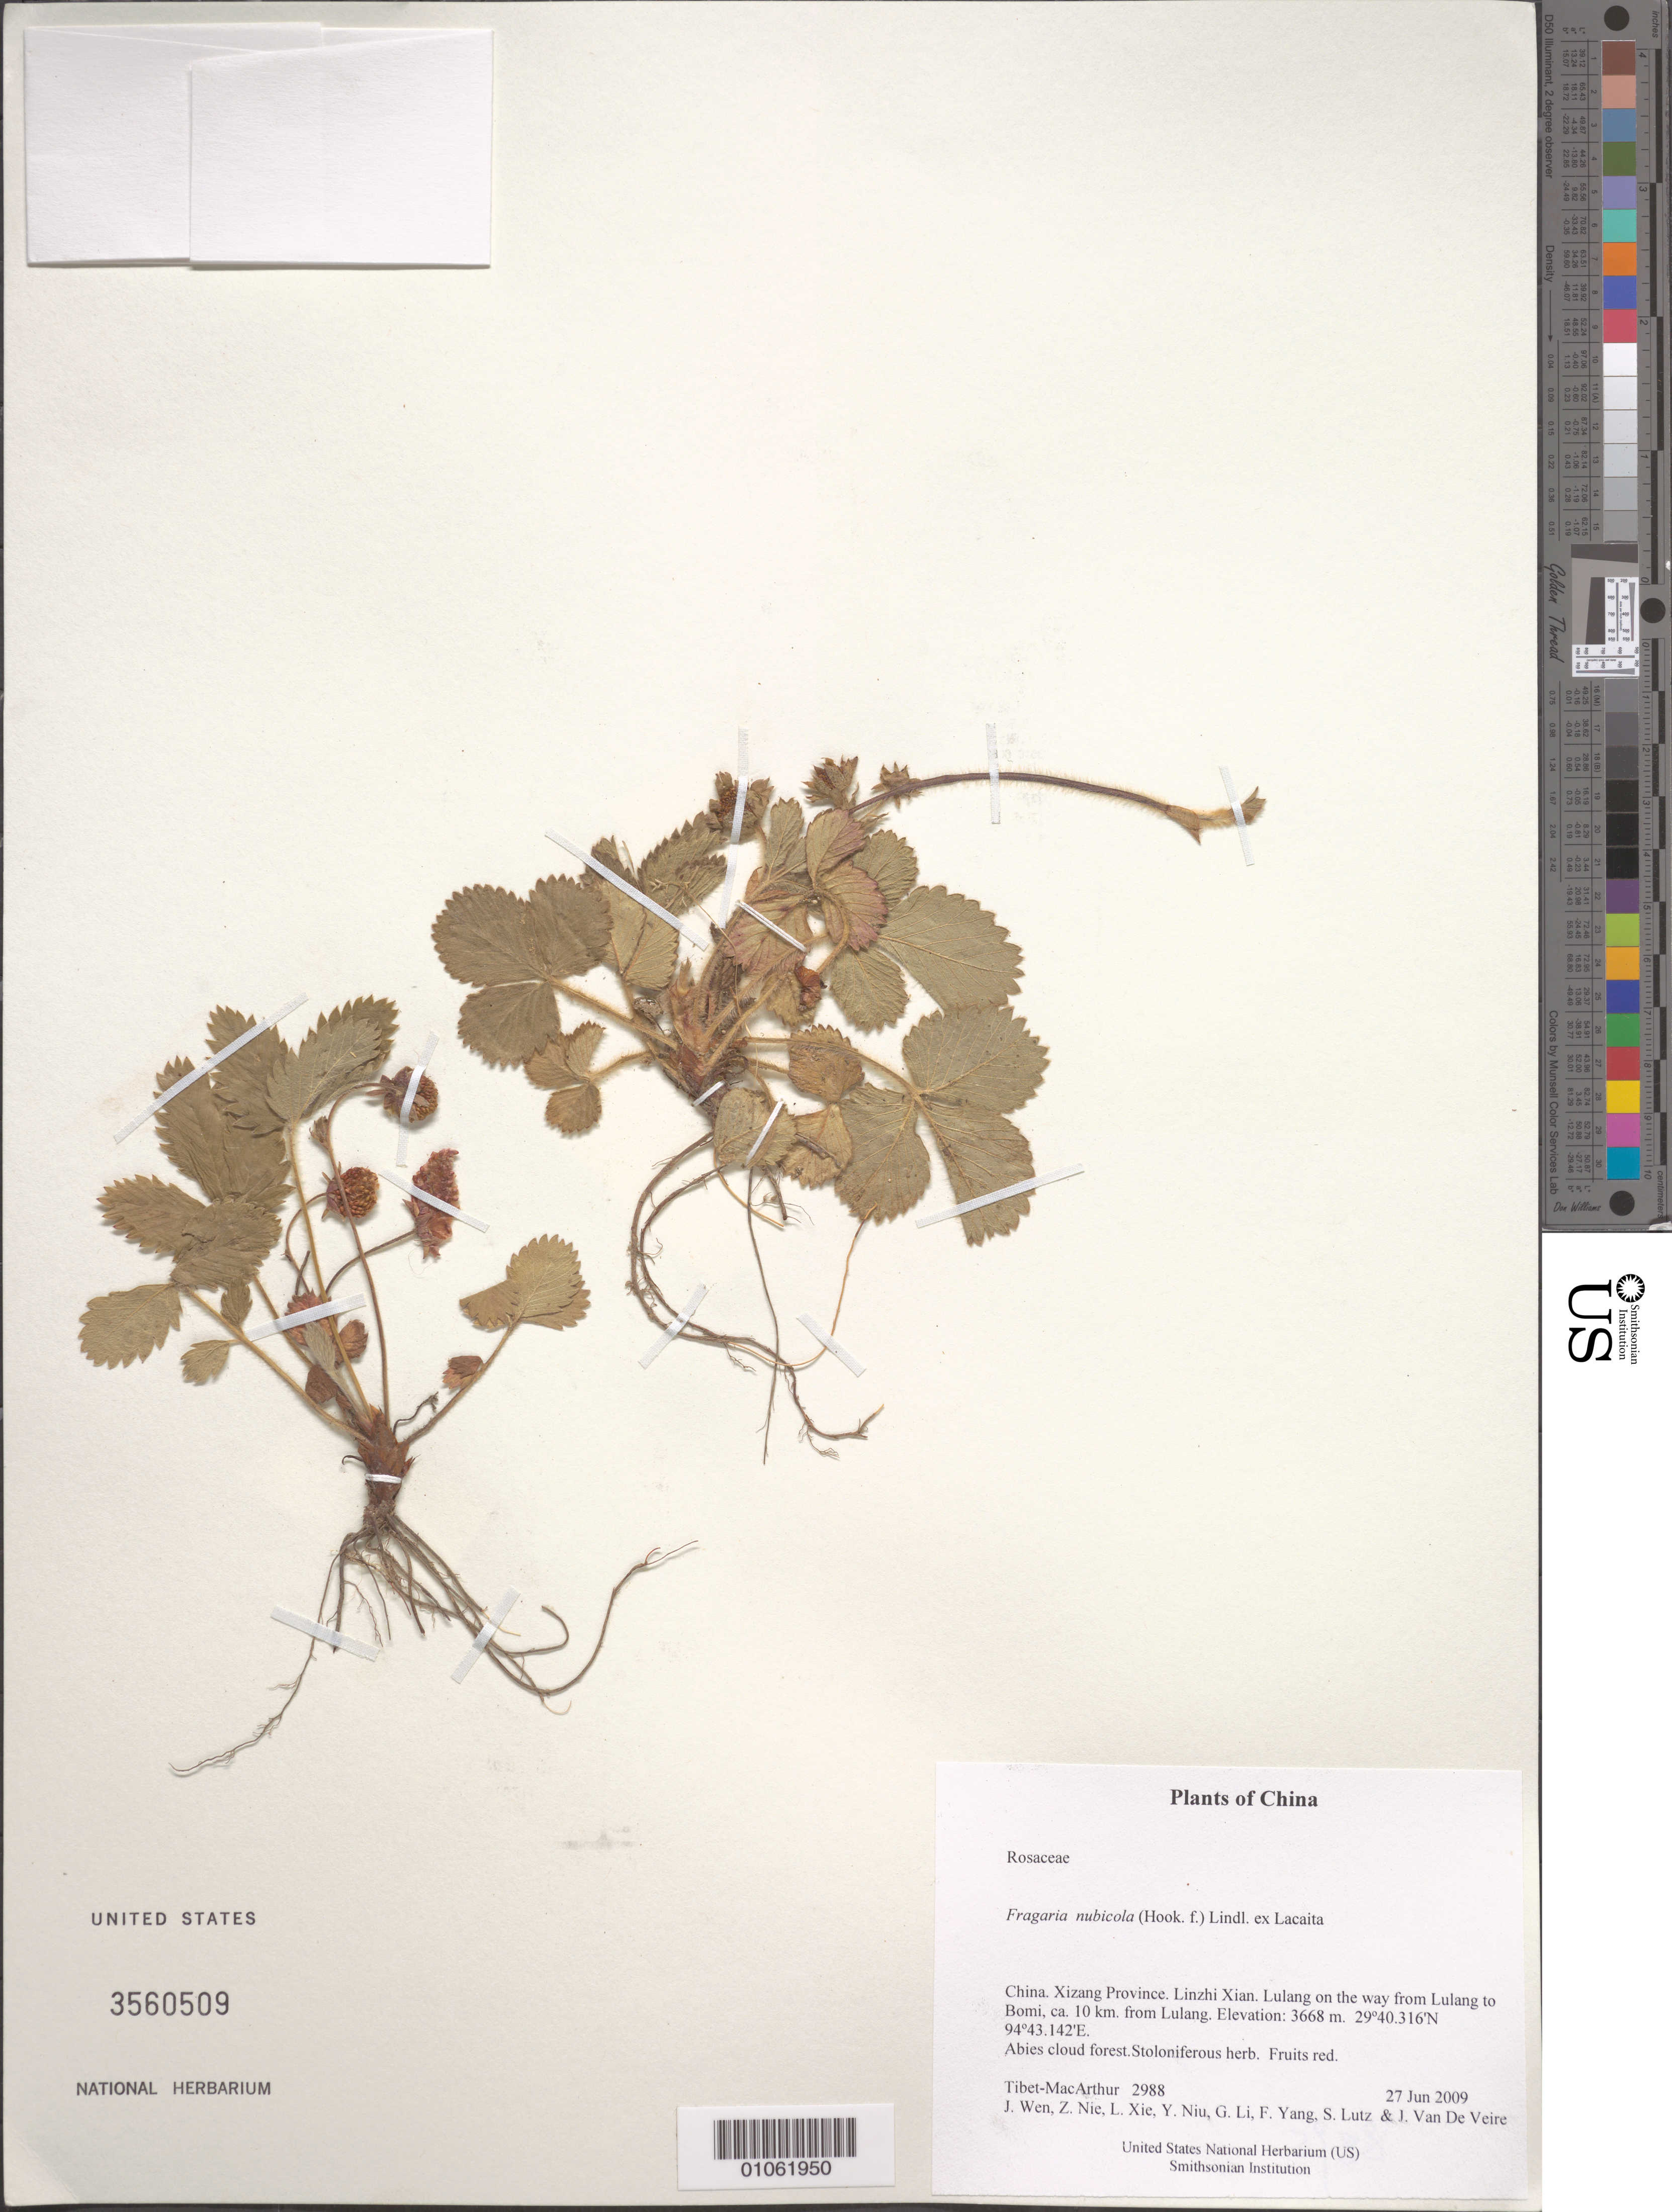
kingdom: Plantae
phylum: Tracheophyta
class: Magnoliopsida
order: Rosales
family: Rosaceae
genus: Fragaria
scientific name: Fragaria nubicola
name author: (Hook. f.) Lindl. ex Lacaita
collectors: Tibet-MacArthur, J. Wen, Z. Nie, L. Xie, Y. Niu, G. Li, F. Yang, S. Lutz & J. Van De Veire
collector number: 2988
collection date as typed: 27 Jun 2009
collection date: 2009-06-27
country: China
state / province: Xizang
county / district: Linzhi Xian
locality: Lulang on the way from Lulang to Bomi, ca. 10 km. from Lulang.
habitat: Abies cloud forest.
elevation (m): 3668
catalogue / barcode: US 3560509